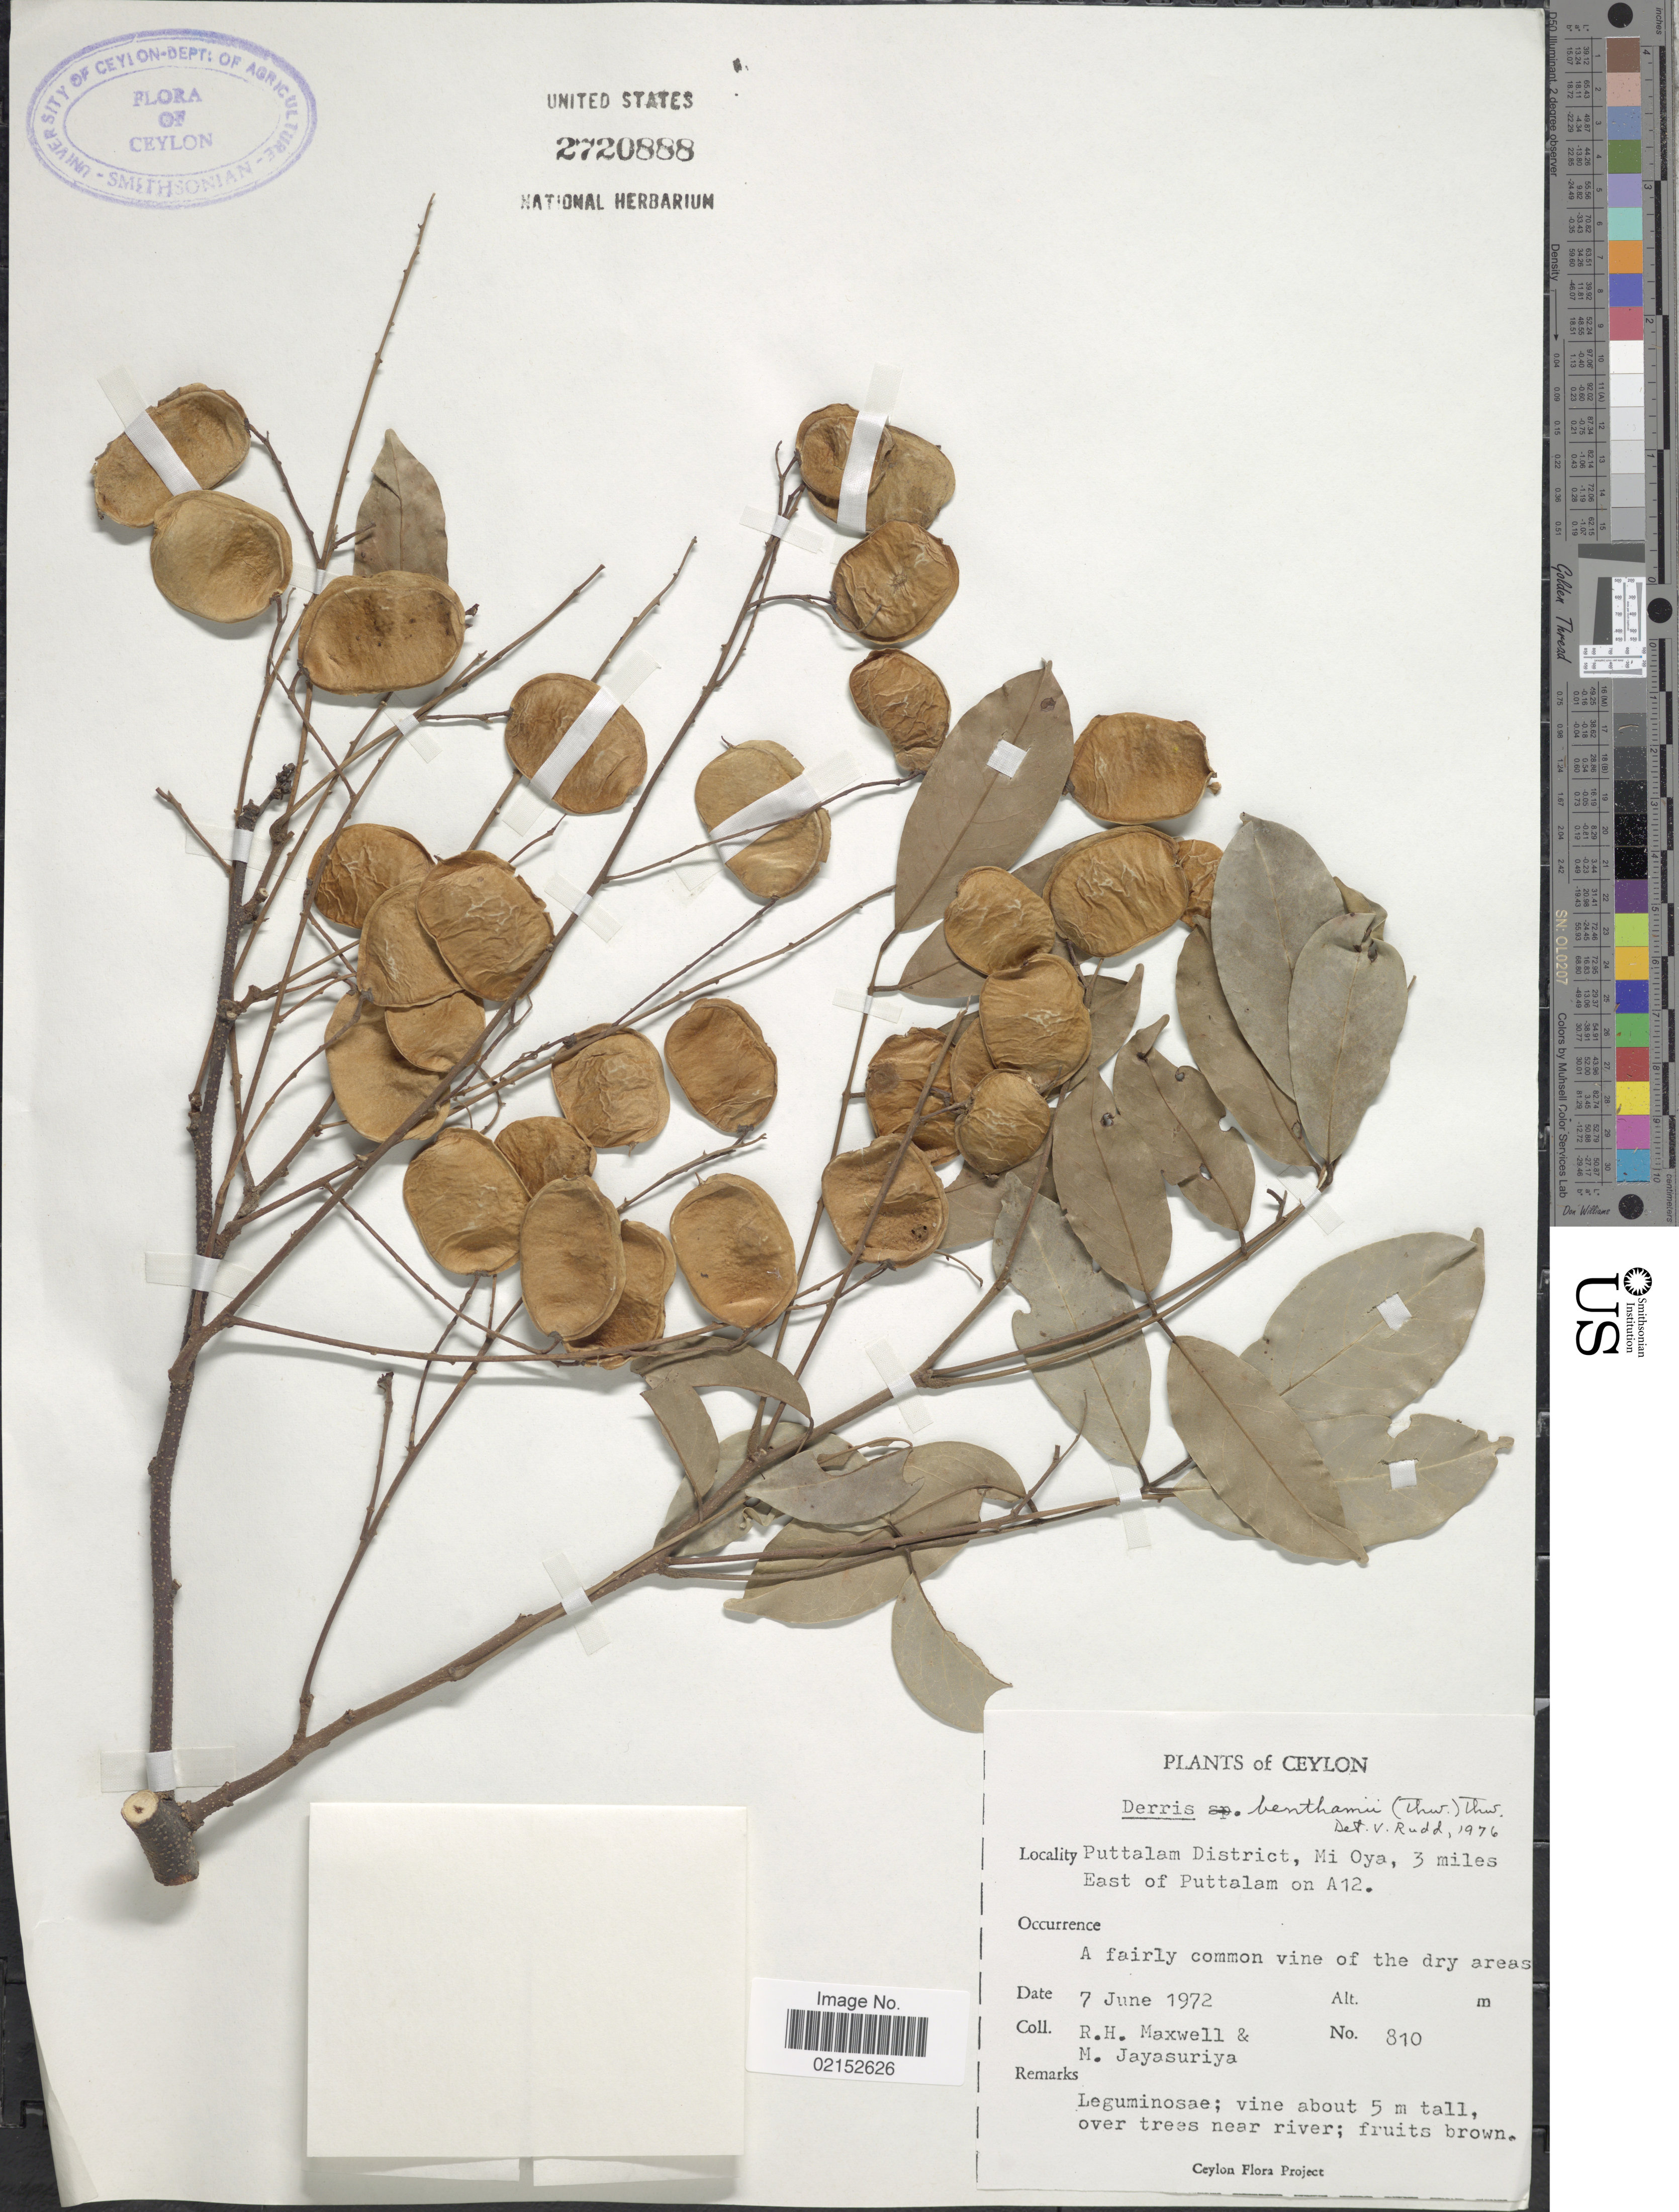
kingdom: Plantae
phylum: Tracheophyta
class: Magnoliopsida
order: Fabales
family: Fabaceae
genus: Derris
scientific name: Derris benthamii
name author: (Thwaites) Thwaites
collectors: R. Maxwell & M. Jayasuriya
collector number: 810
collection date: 1972-06-07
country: Sri Lanka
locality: Ceylon. Puttalam District, Mi Oya, 3 miles East of Puttalam on A12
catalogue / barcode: US 2720888